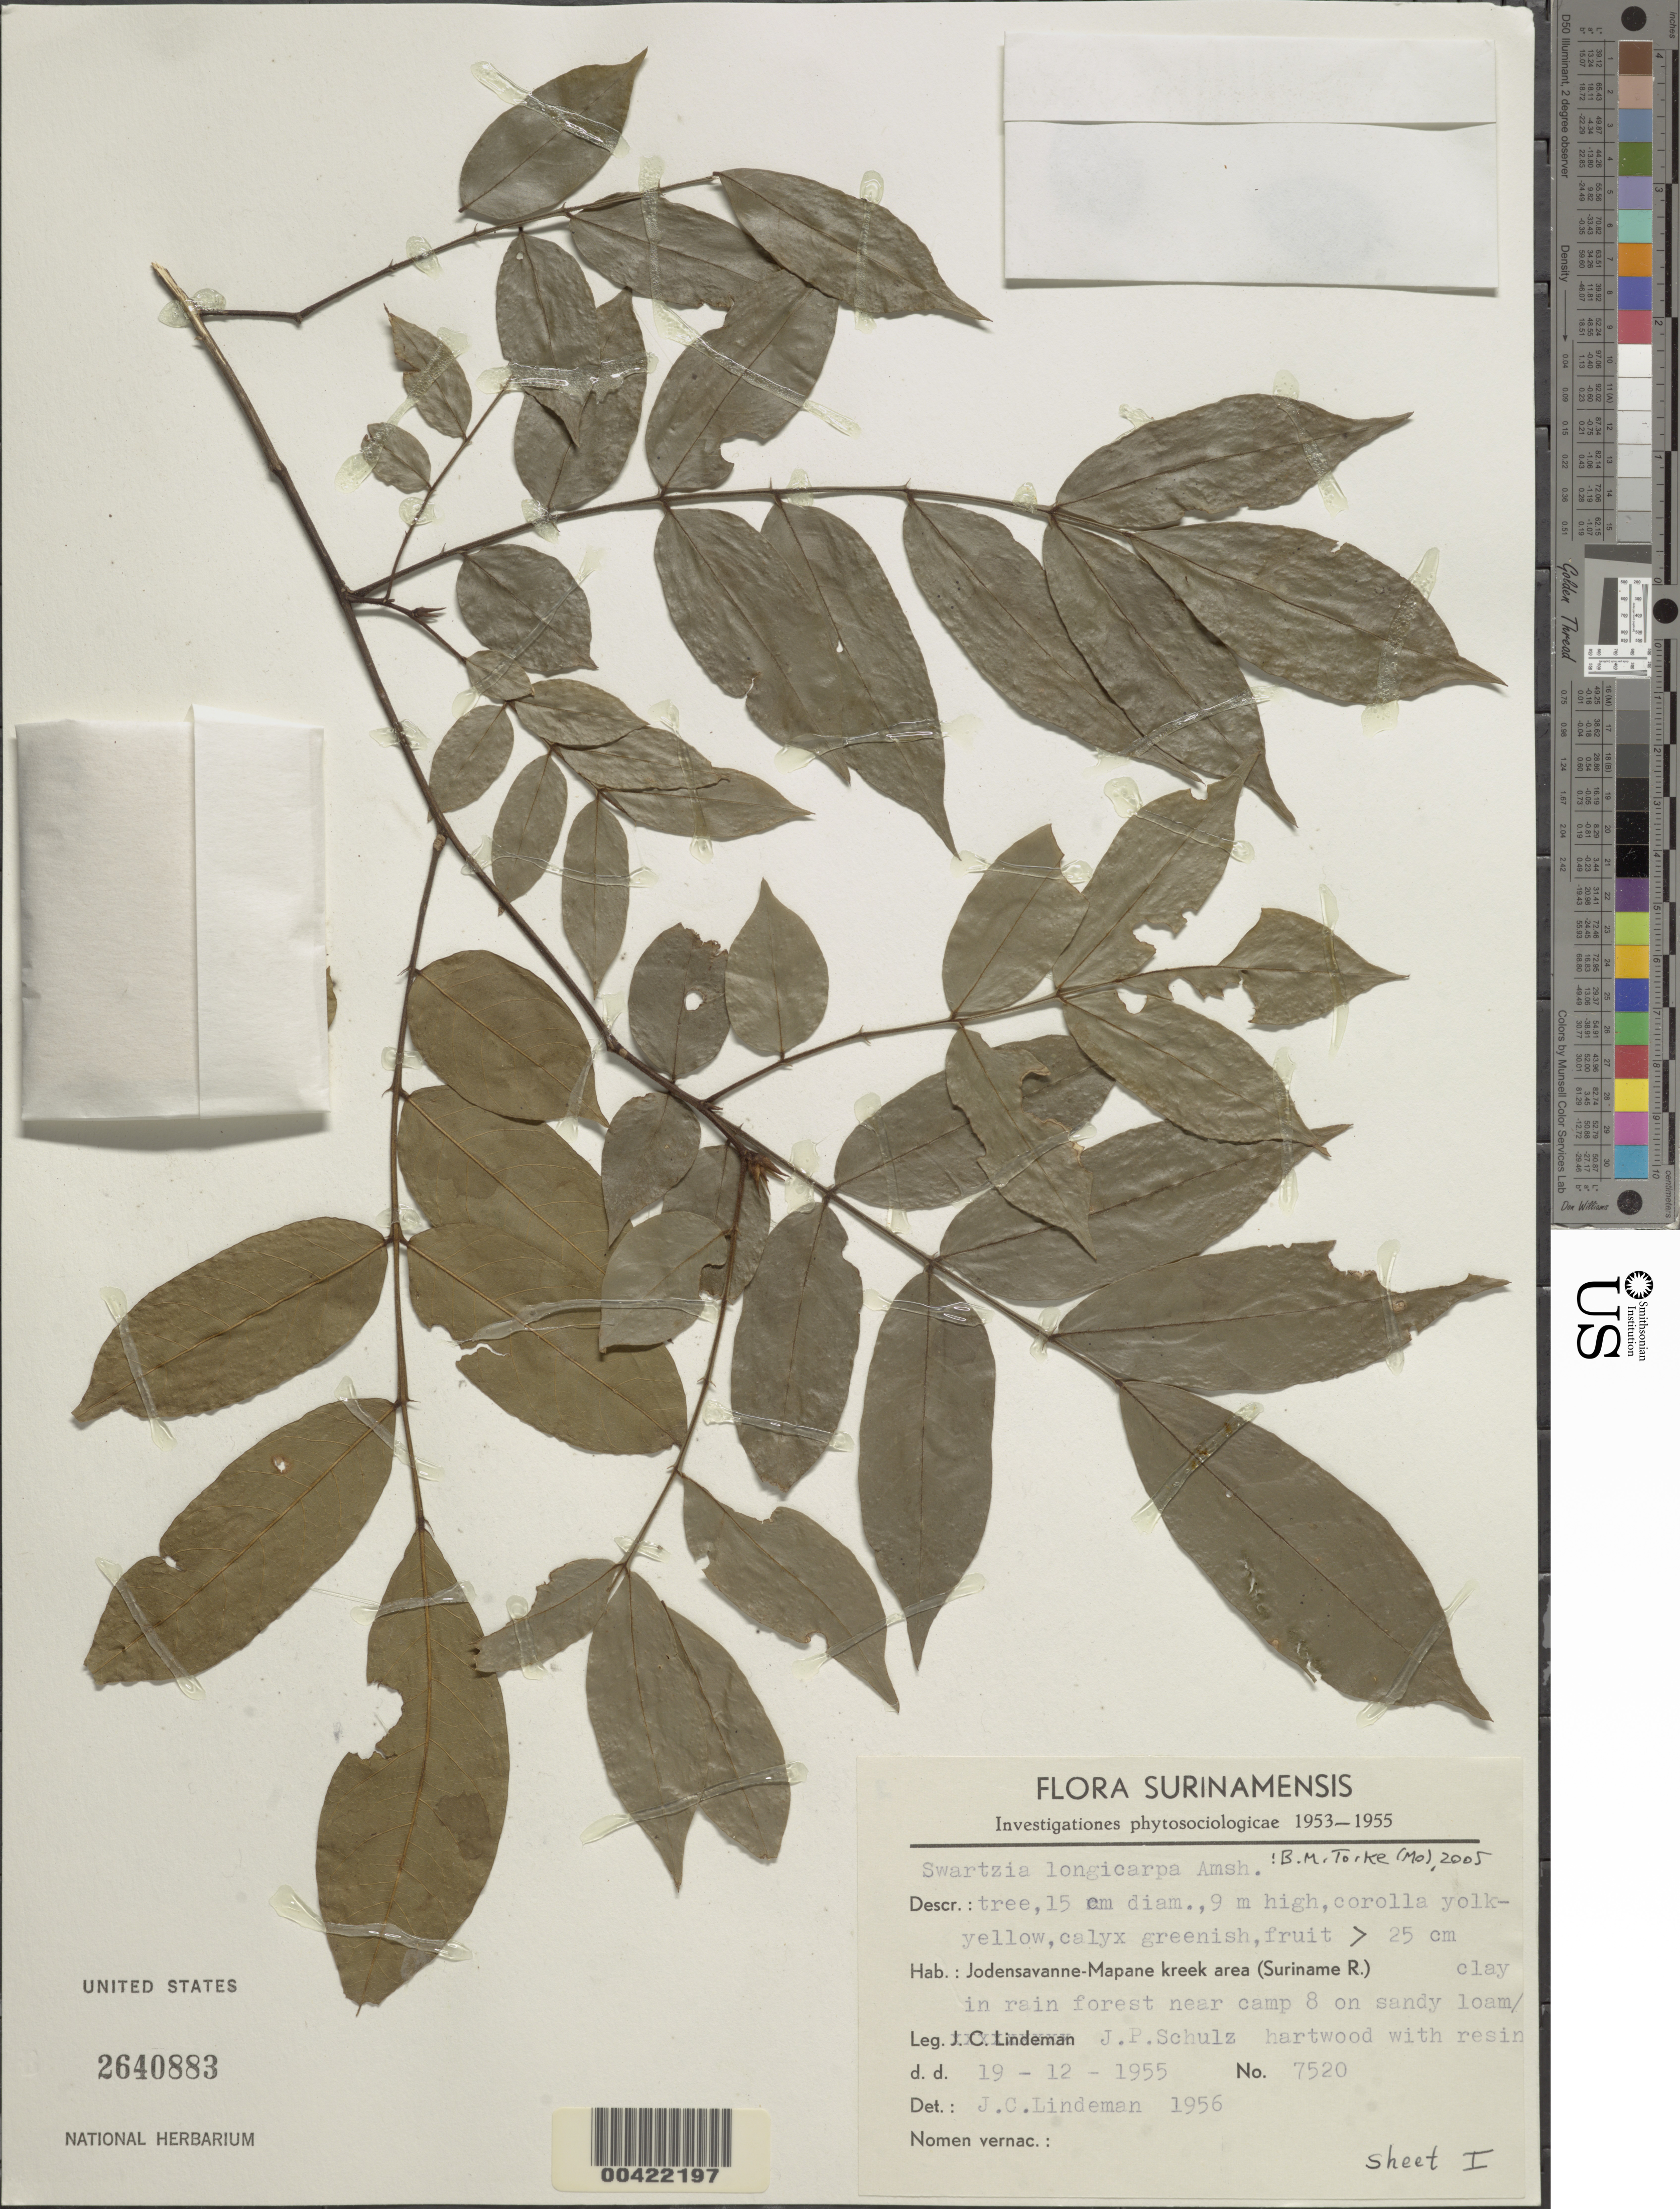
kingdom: Plantae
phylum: Tracheophyta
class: Magnoliopsida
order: Fabales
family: Fabaceae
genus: Swartzia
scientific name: Swartzia longicarpa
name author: Amshoff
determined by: Cowan, R. S.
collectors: J. P. Schulz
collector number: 7520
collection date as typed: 19 Dec 1955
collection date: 1955-12-19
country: Suriname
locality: Jodensavanne - mapane kreek area (suriname river), near camp 8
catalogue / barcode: US 2640883